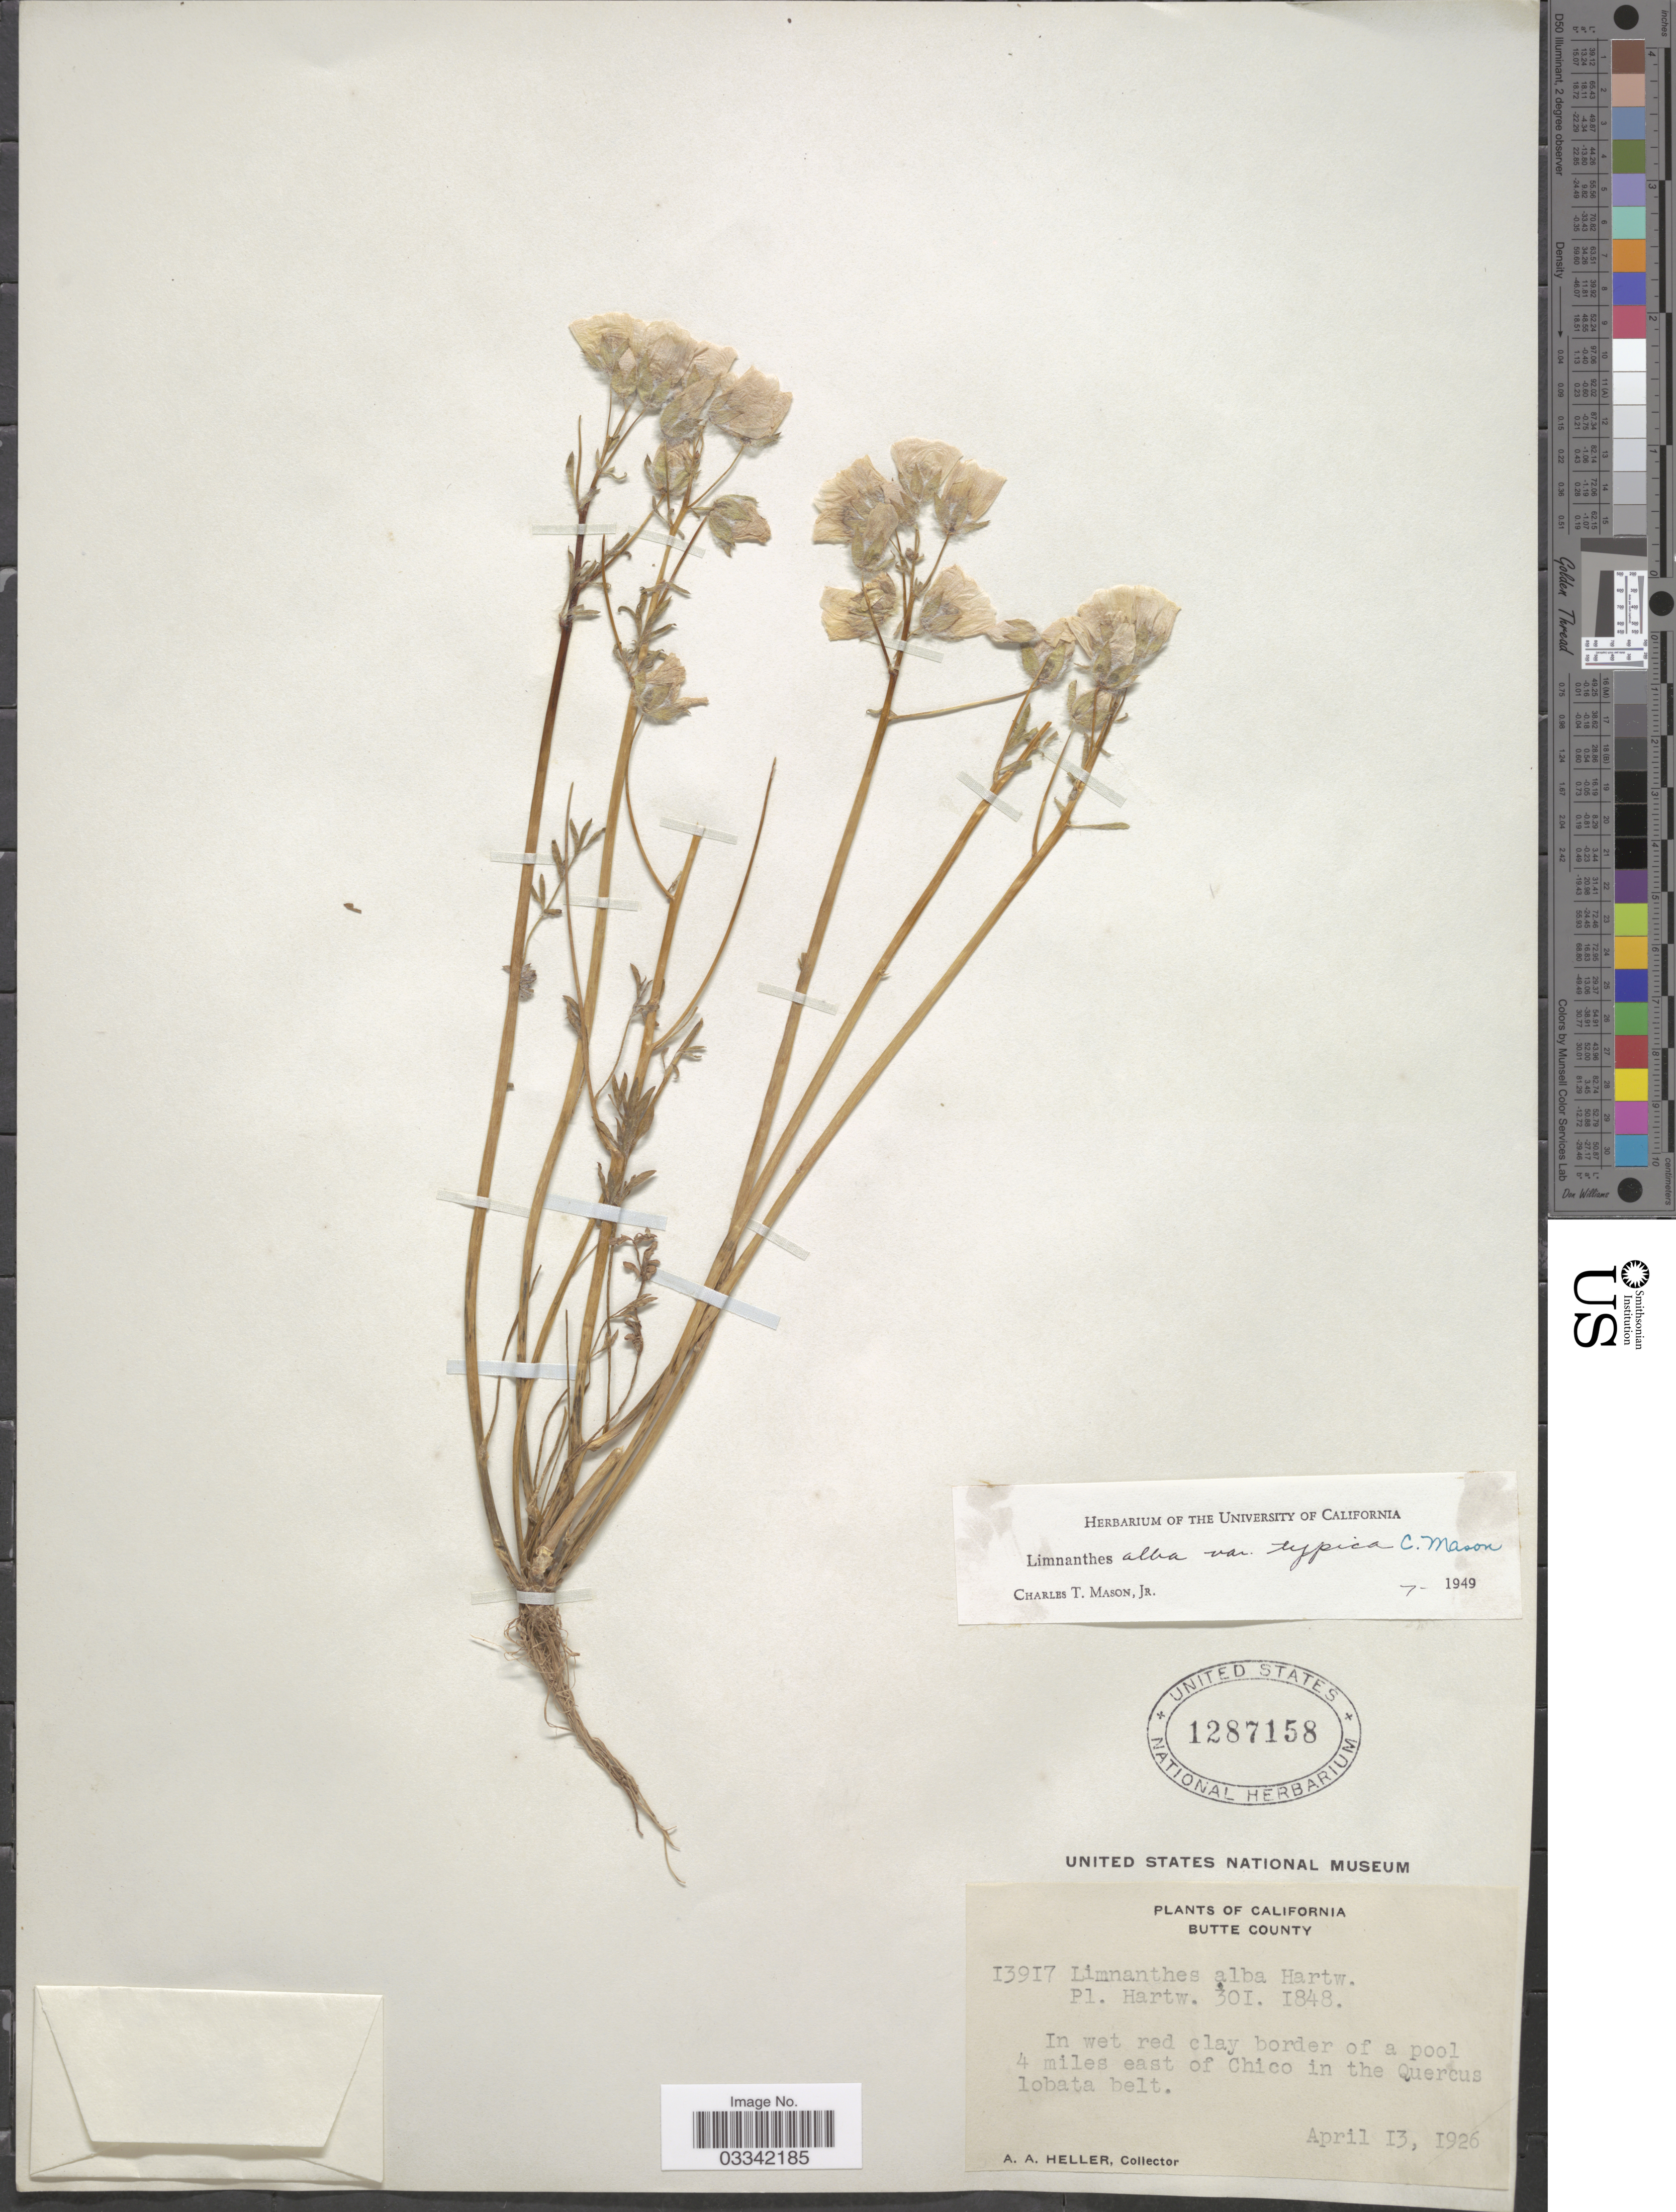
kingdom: Plantae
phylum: Tracheophyta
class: Magnoliopsida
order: Brassicales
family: Limnanthaceae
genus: Limnanthes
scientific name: Limnanthes alba subsp. alba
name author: Hartw. ex Benth.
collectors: A. A. Heller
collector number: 13917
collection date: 1926-04-13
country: United States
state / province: California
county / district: Butte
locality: Butte County, In wet red clay border of a pool 4 miles east of Chico in the Quercus lobata belt.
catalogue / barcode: US 1287158